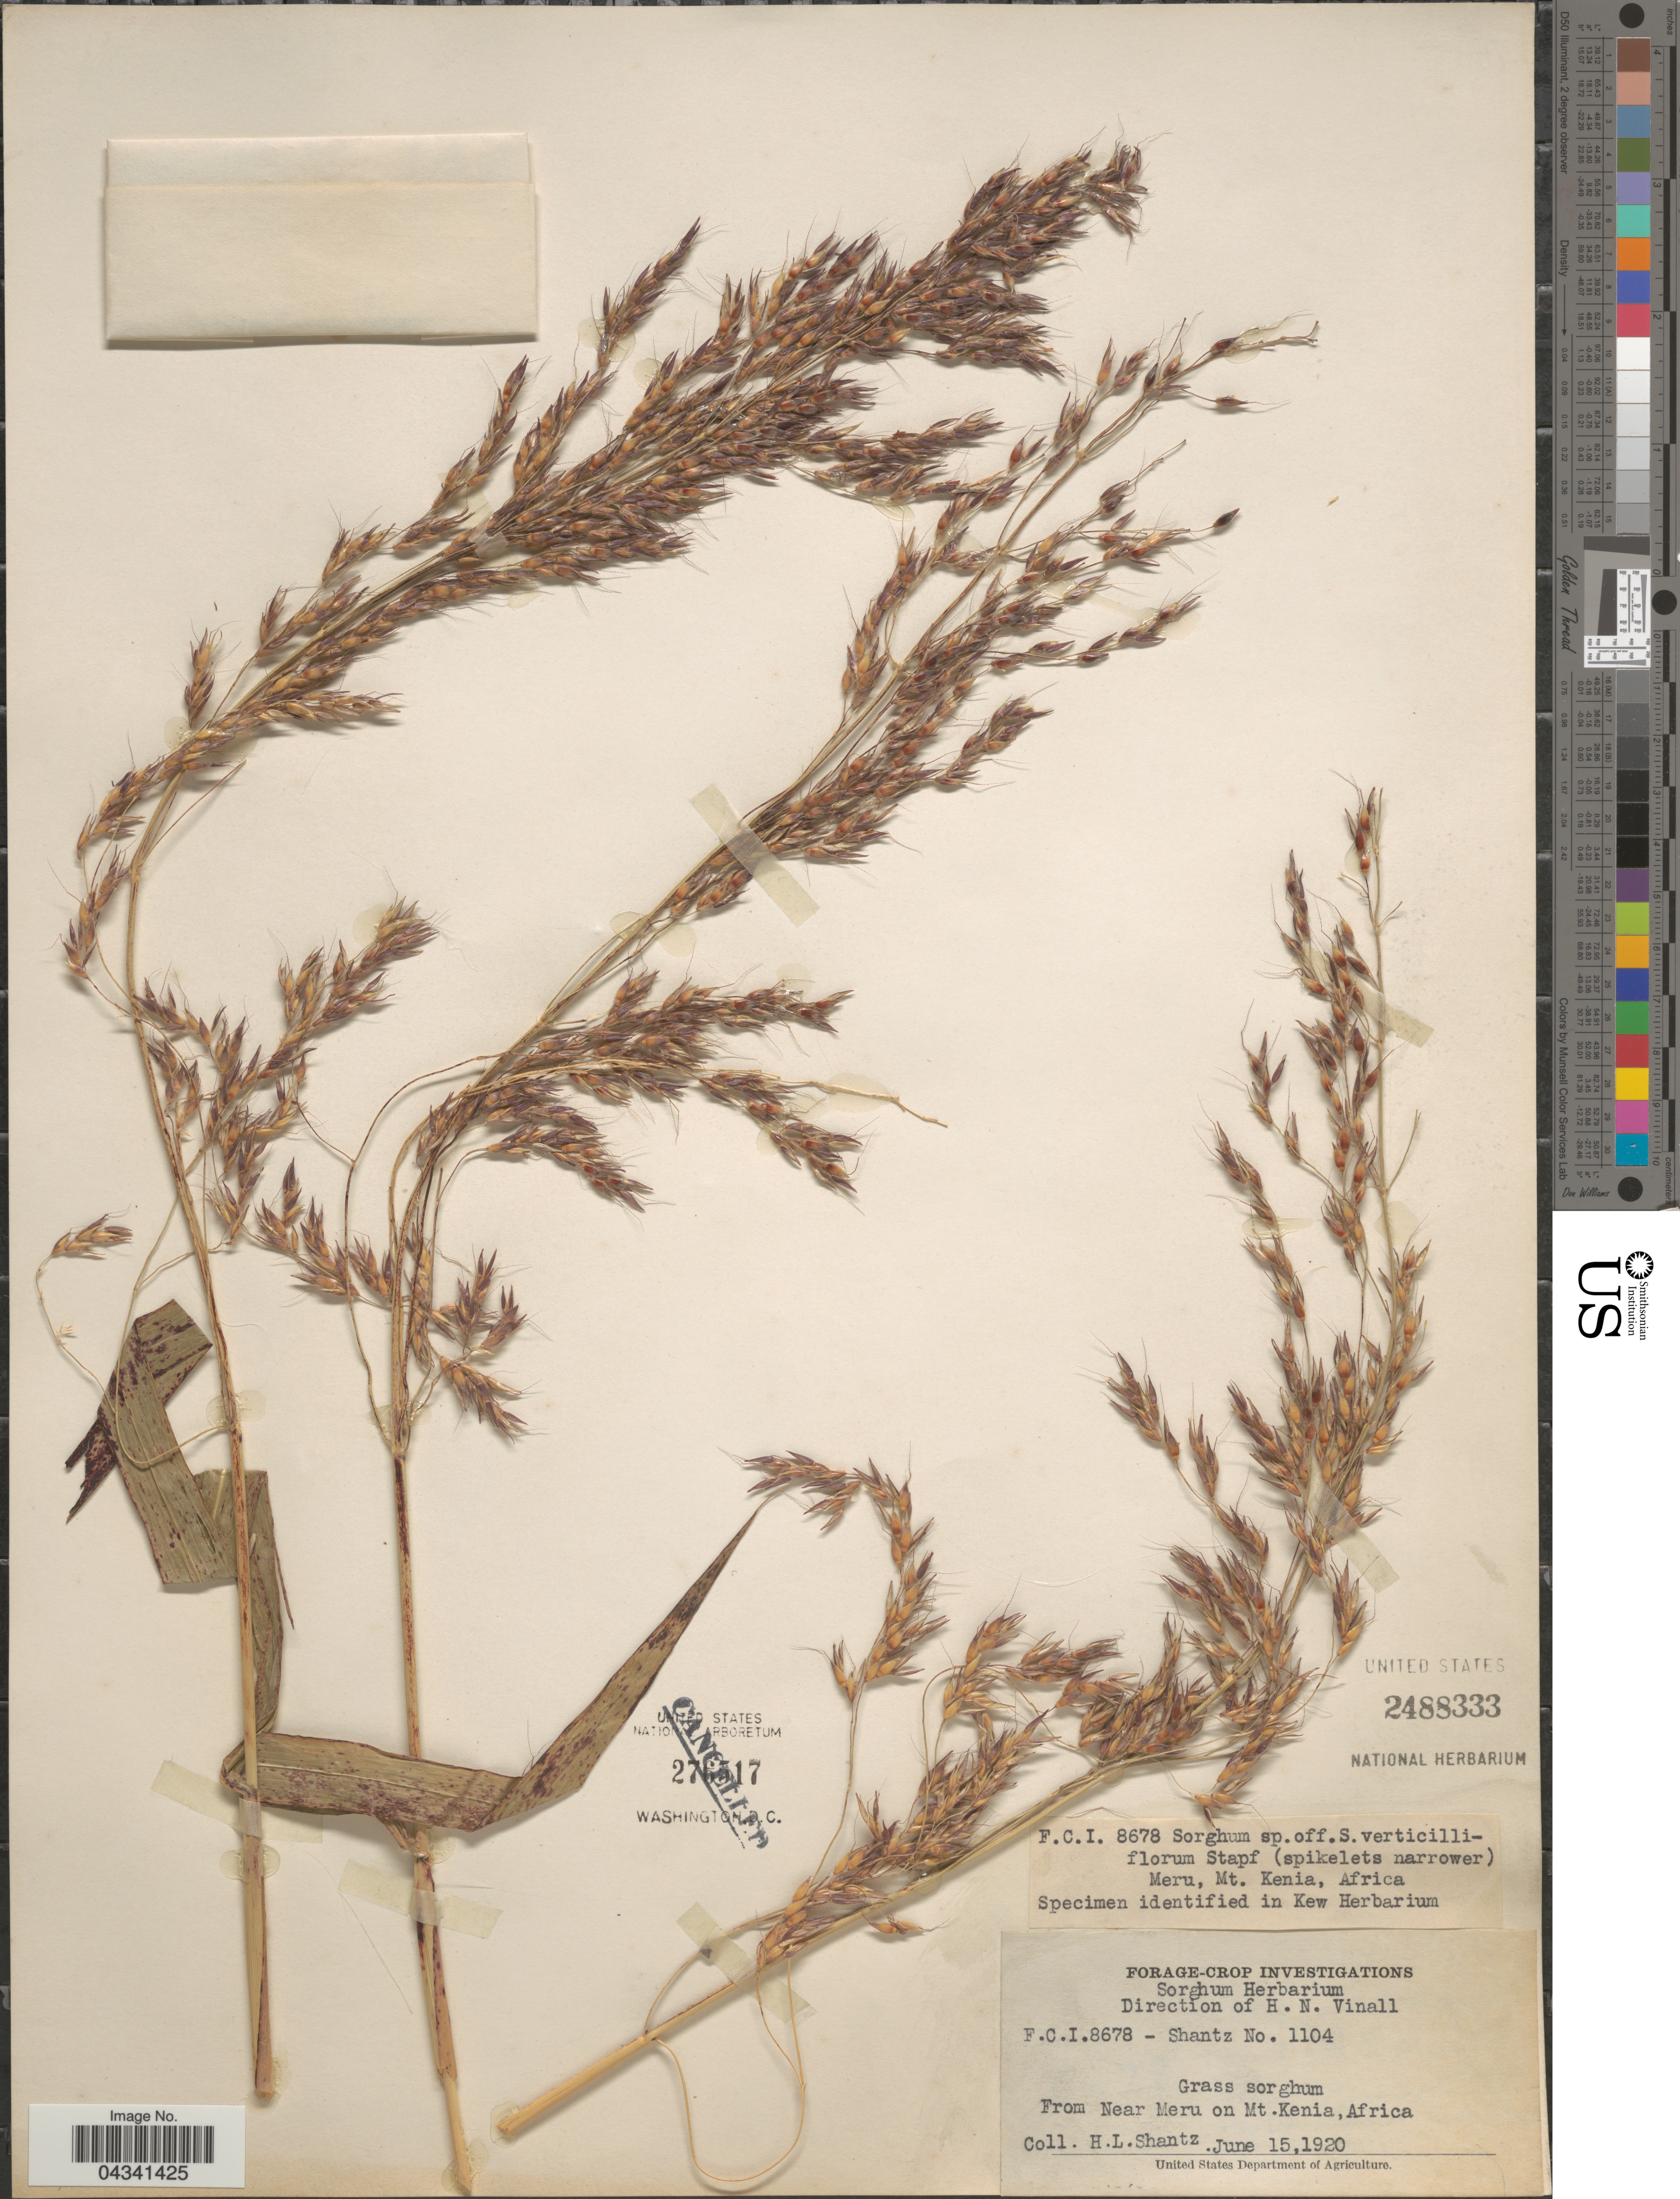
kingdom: Plantae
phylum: Tracheophyta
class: Liliopsida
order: Poales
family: Poaceae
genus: Sorghum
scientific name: Sorghum arundinaceum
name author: (Desv.) Stapf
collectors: H. Shantz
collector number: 1104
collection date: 1920-06-15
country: Kenya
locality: Meru, Mt. Kenia.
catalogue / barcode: US 2488333